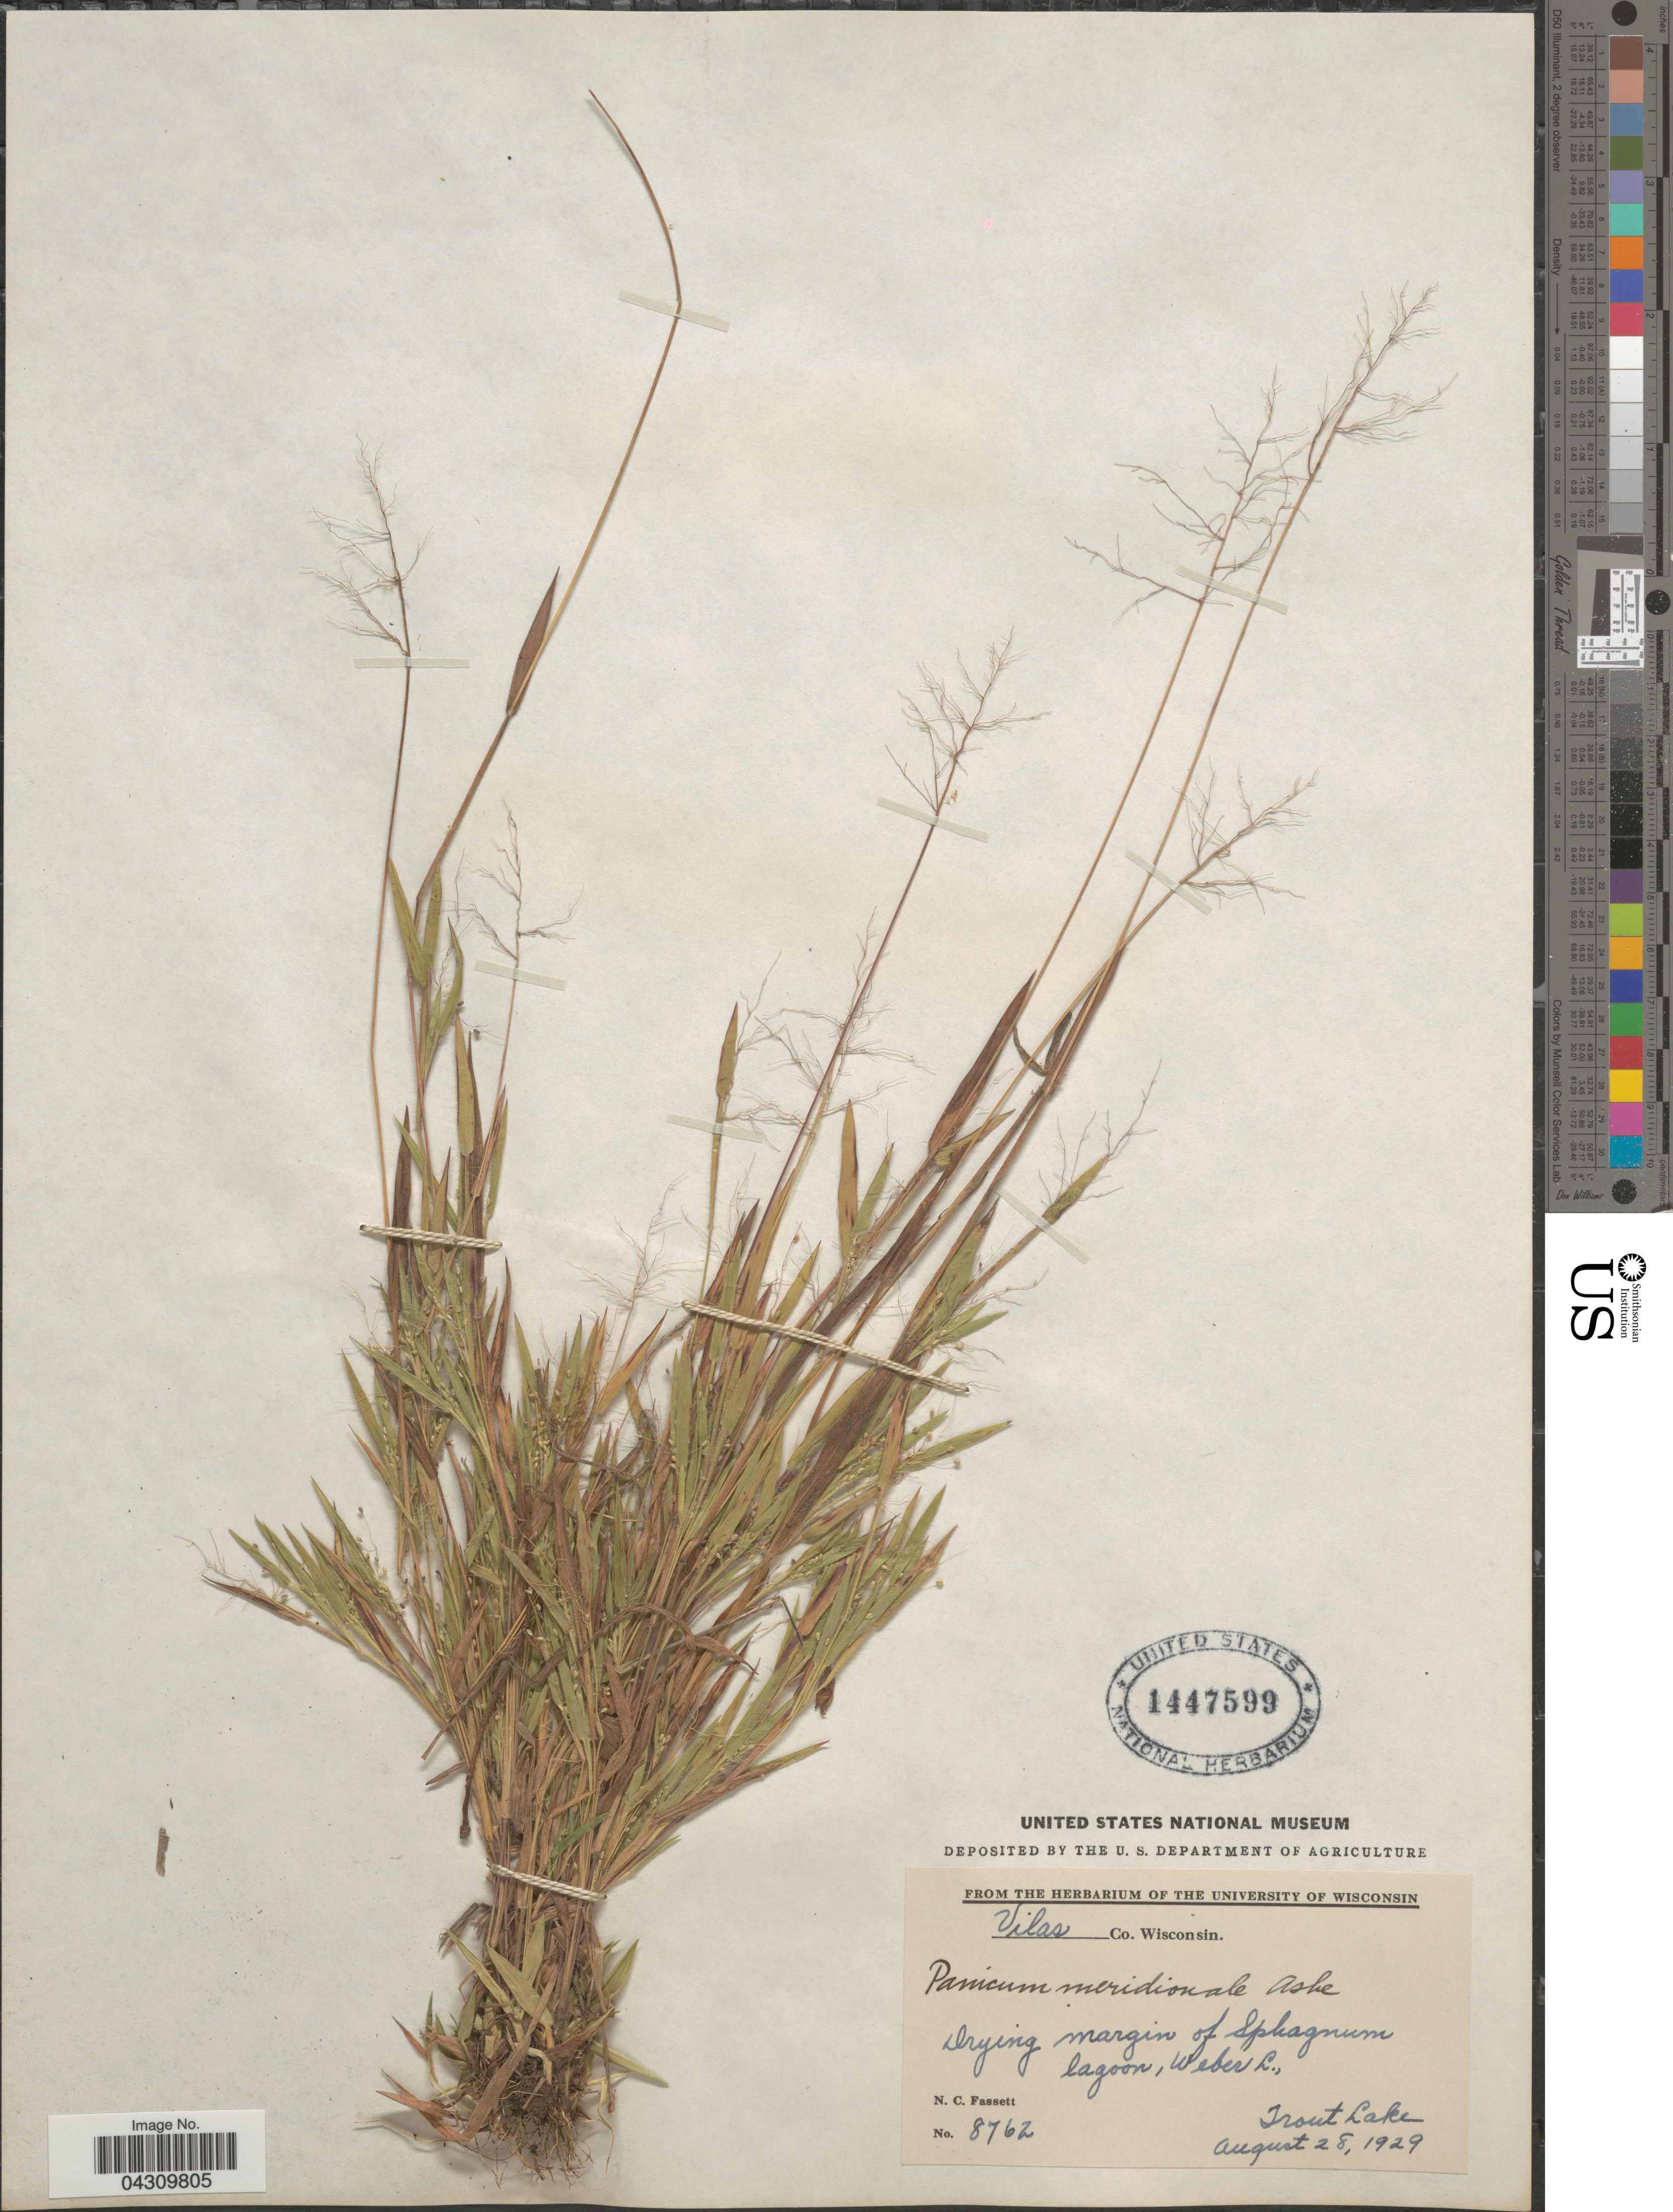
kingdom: Plantae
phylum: Tracheophyta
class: Liliopsida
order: Poales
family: Poaceae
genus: Dichanthelium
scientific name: Dichanthelium acuminatum var. acuminatum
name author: (Sw.) Gould & C.A. Clark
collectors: N. C. Fassett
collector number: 8762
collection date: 1929-08-28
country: United States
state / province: Wisconsin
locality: Vilas Co. Drying margin of Sphagnum lagoon, Weber L., Trout Lake.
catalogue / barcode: US 1447599